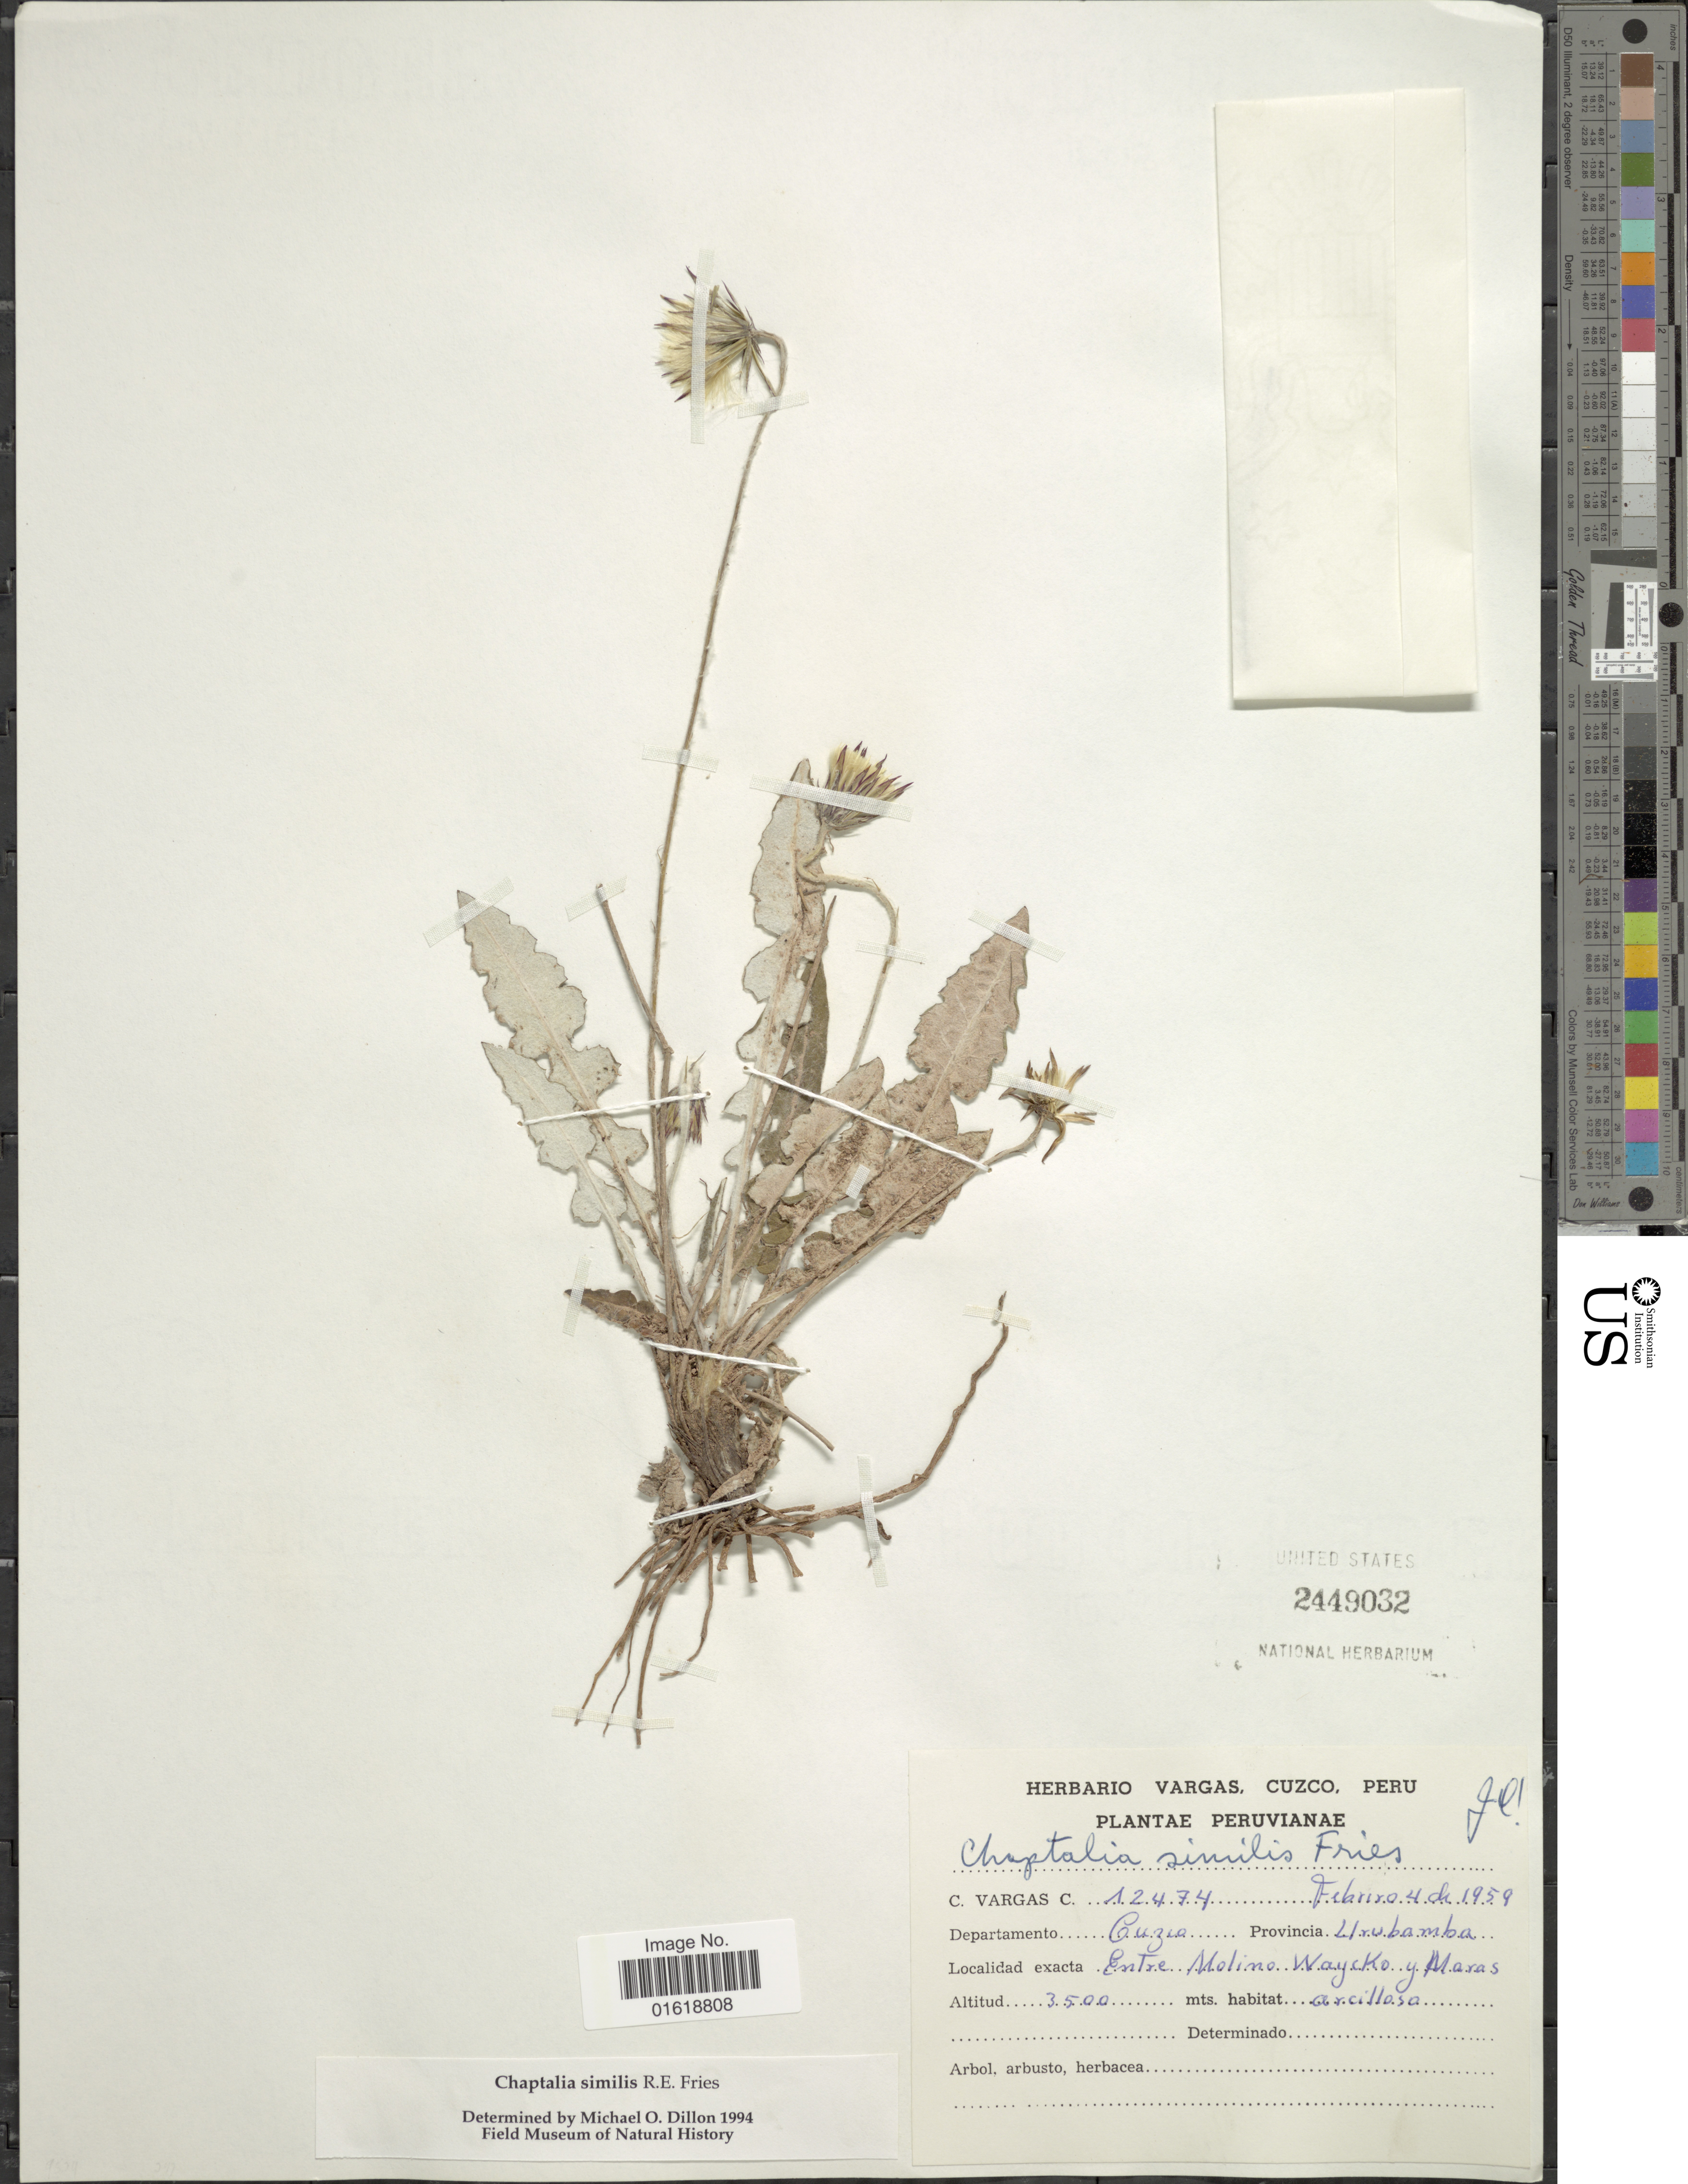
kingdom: Plantae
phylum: Tracheophyta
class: Magnoliopsida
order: Asterales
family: Asteraceae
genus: Chaptalia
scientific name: Chaptalia similis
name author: R.E. Fr.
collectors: C. Vargas Calderón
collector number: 12474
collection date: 1959-02-04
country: Peru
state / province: Cusco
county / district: Urubamba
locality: Between Molino and Maras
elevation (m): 3500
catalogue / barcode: US 2449032